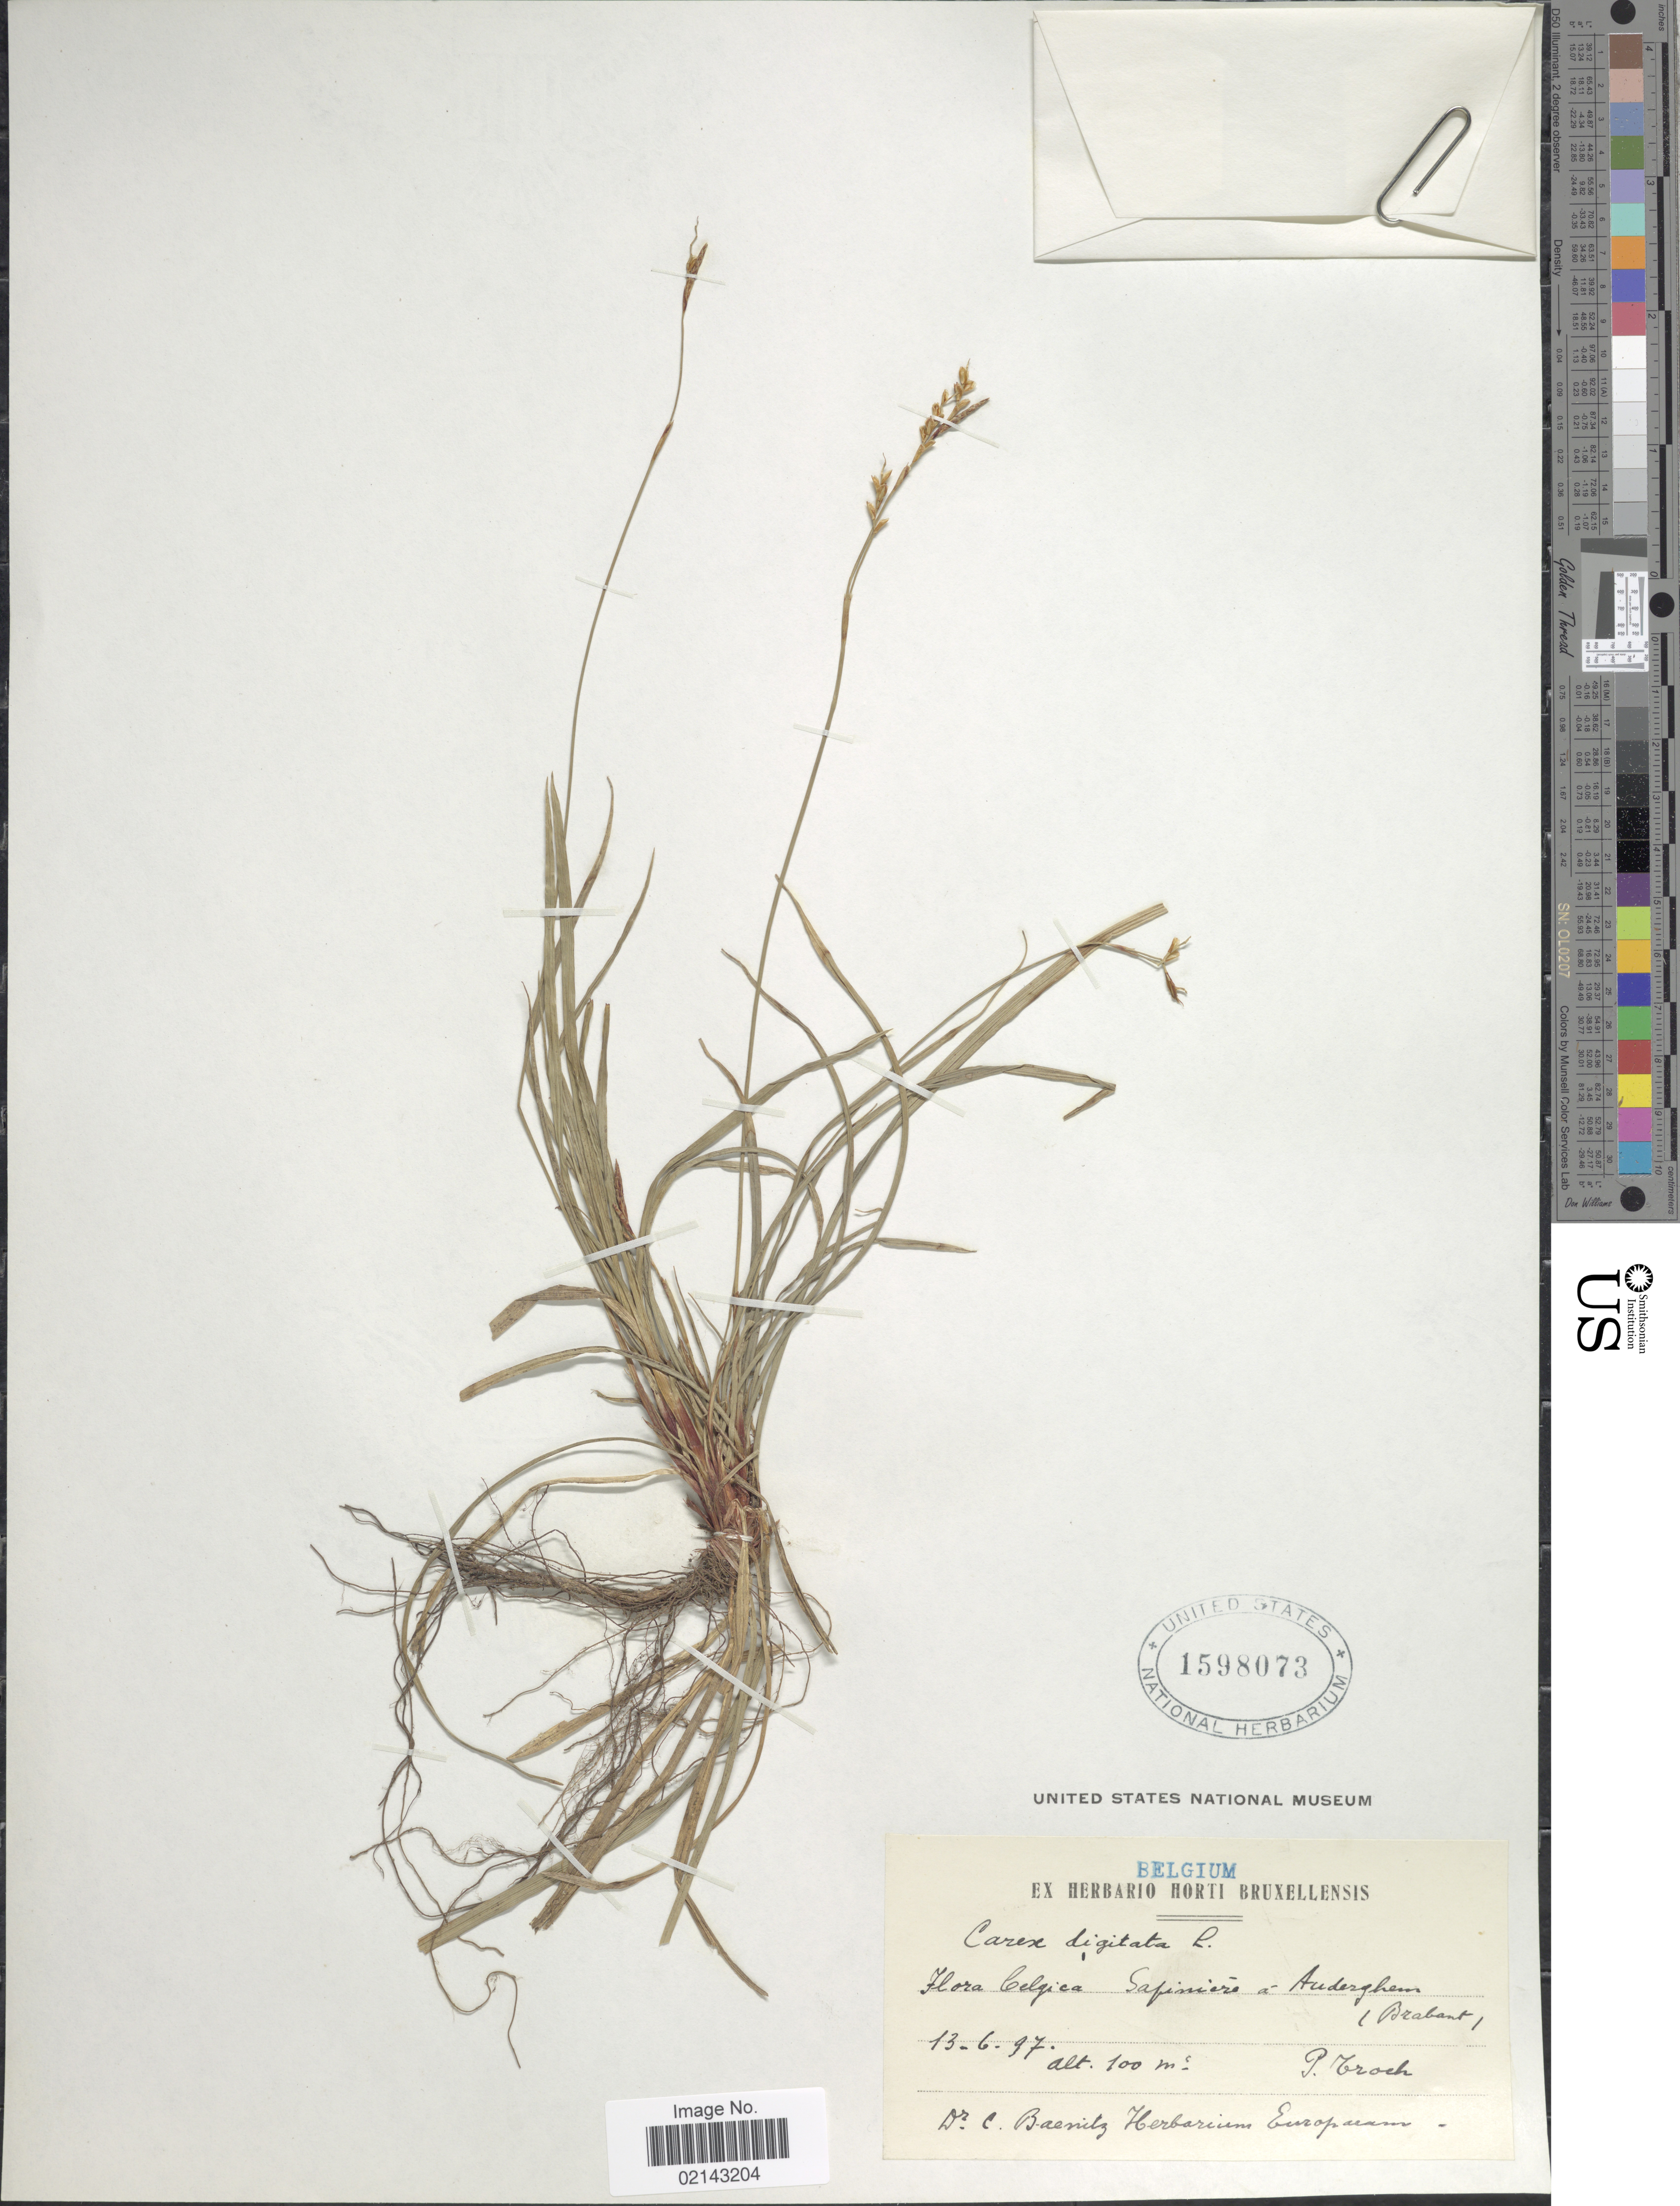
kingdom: Plantae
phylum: Tracheophyta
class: Liliopsida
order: Poales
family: Cyperaceae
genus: Carex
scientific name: Carex digitata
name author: L.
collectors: P. Troch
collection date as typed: Transcribed d/m/y: 13/6/97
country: Belgium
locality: Velgica. Sapiniere a Anderzhem (Brabant) [interpreted]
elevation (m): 100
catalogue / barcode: US 1598073